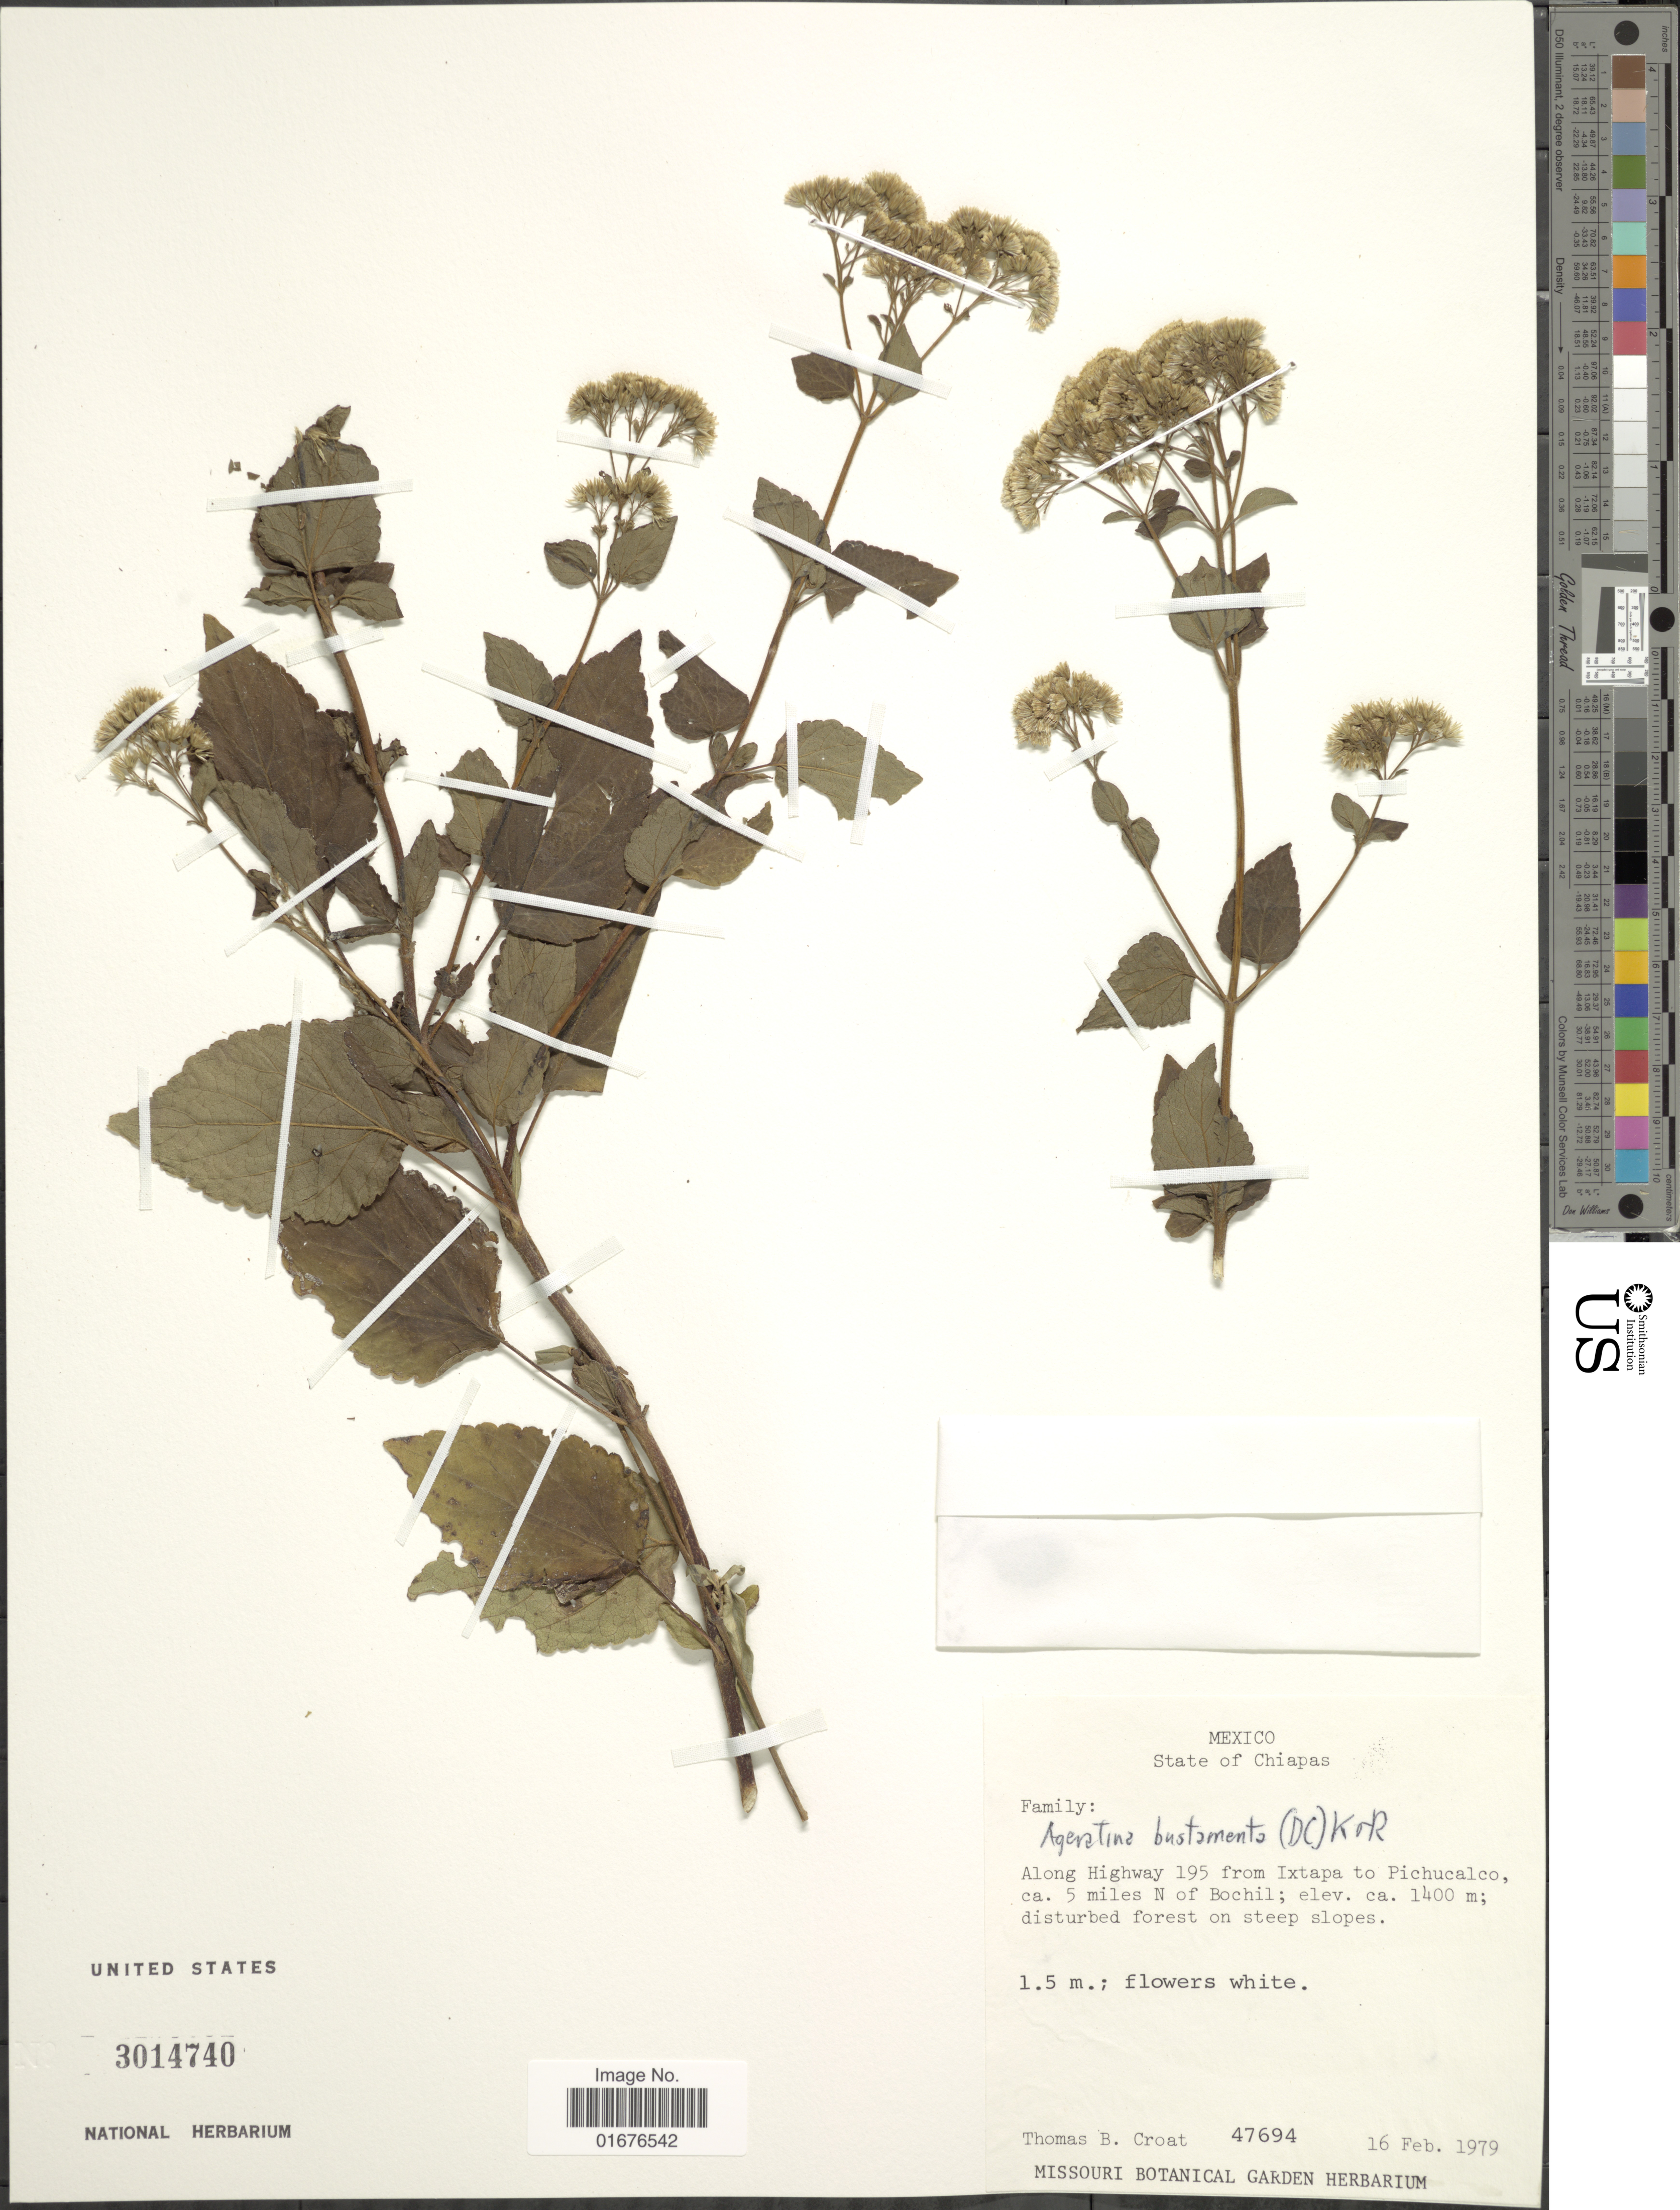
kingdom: Plantae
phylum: Tracheophyta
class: Magnoliopsida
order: Asterales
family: Asteraceae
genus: Ageratina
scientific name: Ageratina pichinchensis var. bustamenta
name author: (DC.) R.M. King & H. Rob.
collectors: T. B. Croat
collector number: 47694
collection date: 1979-02-16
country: Mexico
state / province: Chiapas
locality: Along Highway 195 from Ixtapa to Pichucalco, ca. 5 miles N of Bochil, disturbed forest on steep slopes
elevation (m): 1400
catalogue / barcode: US 3014740